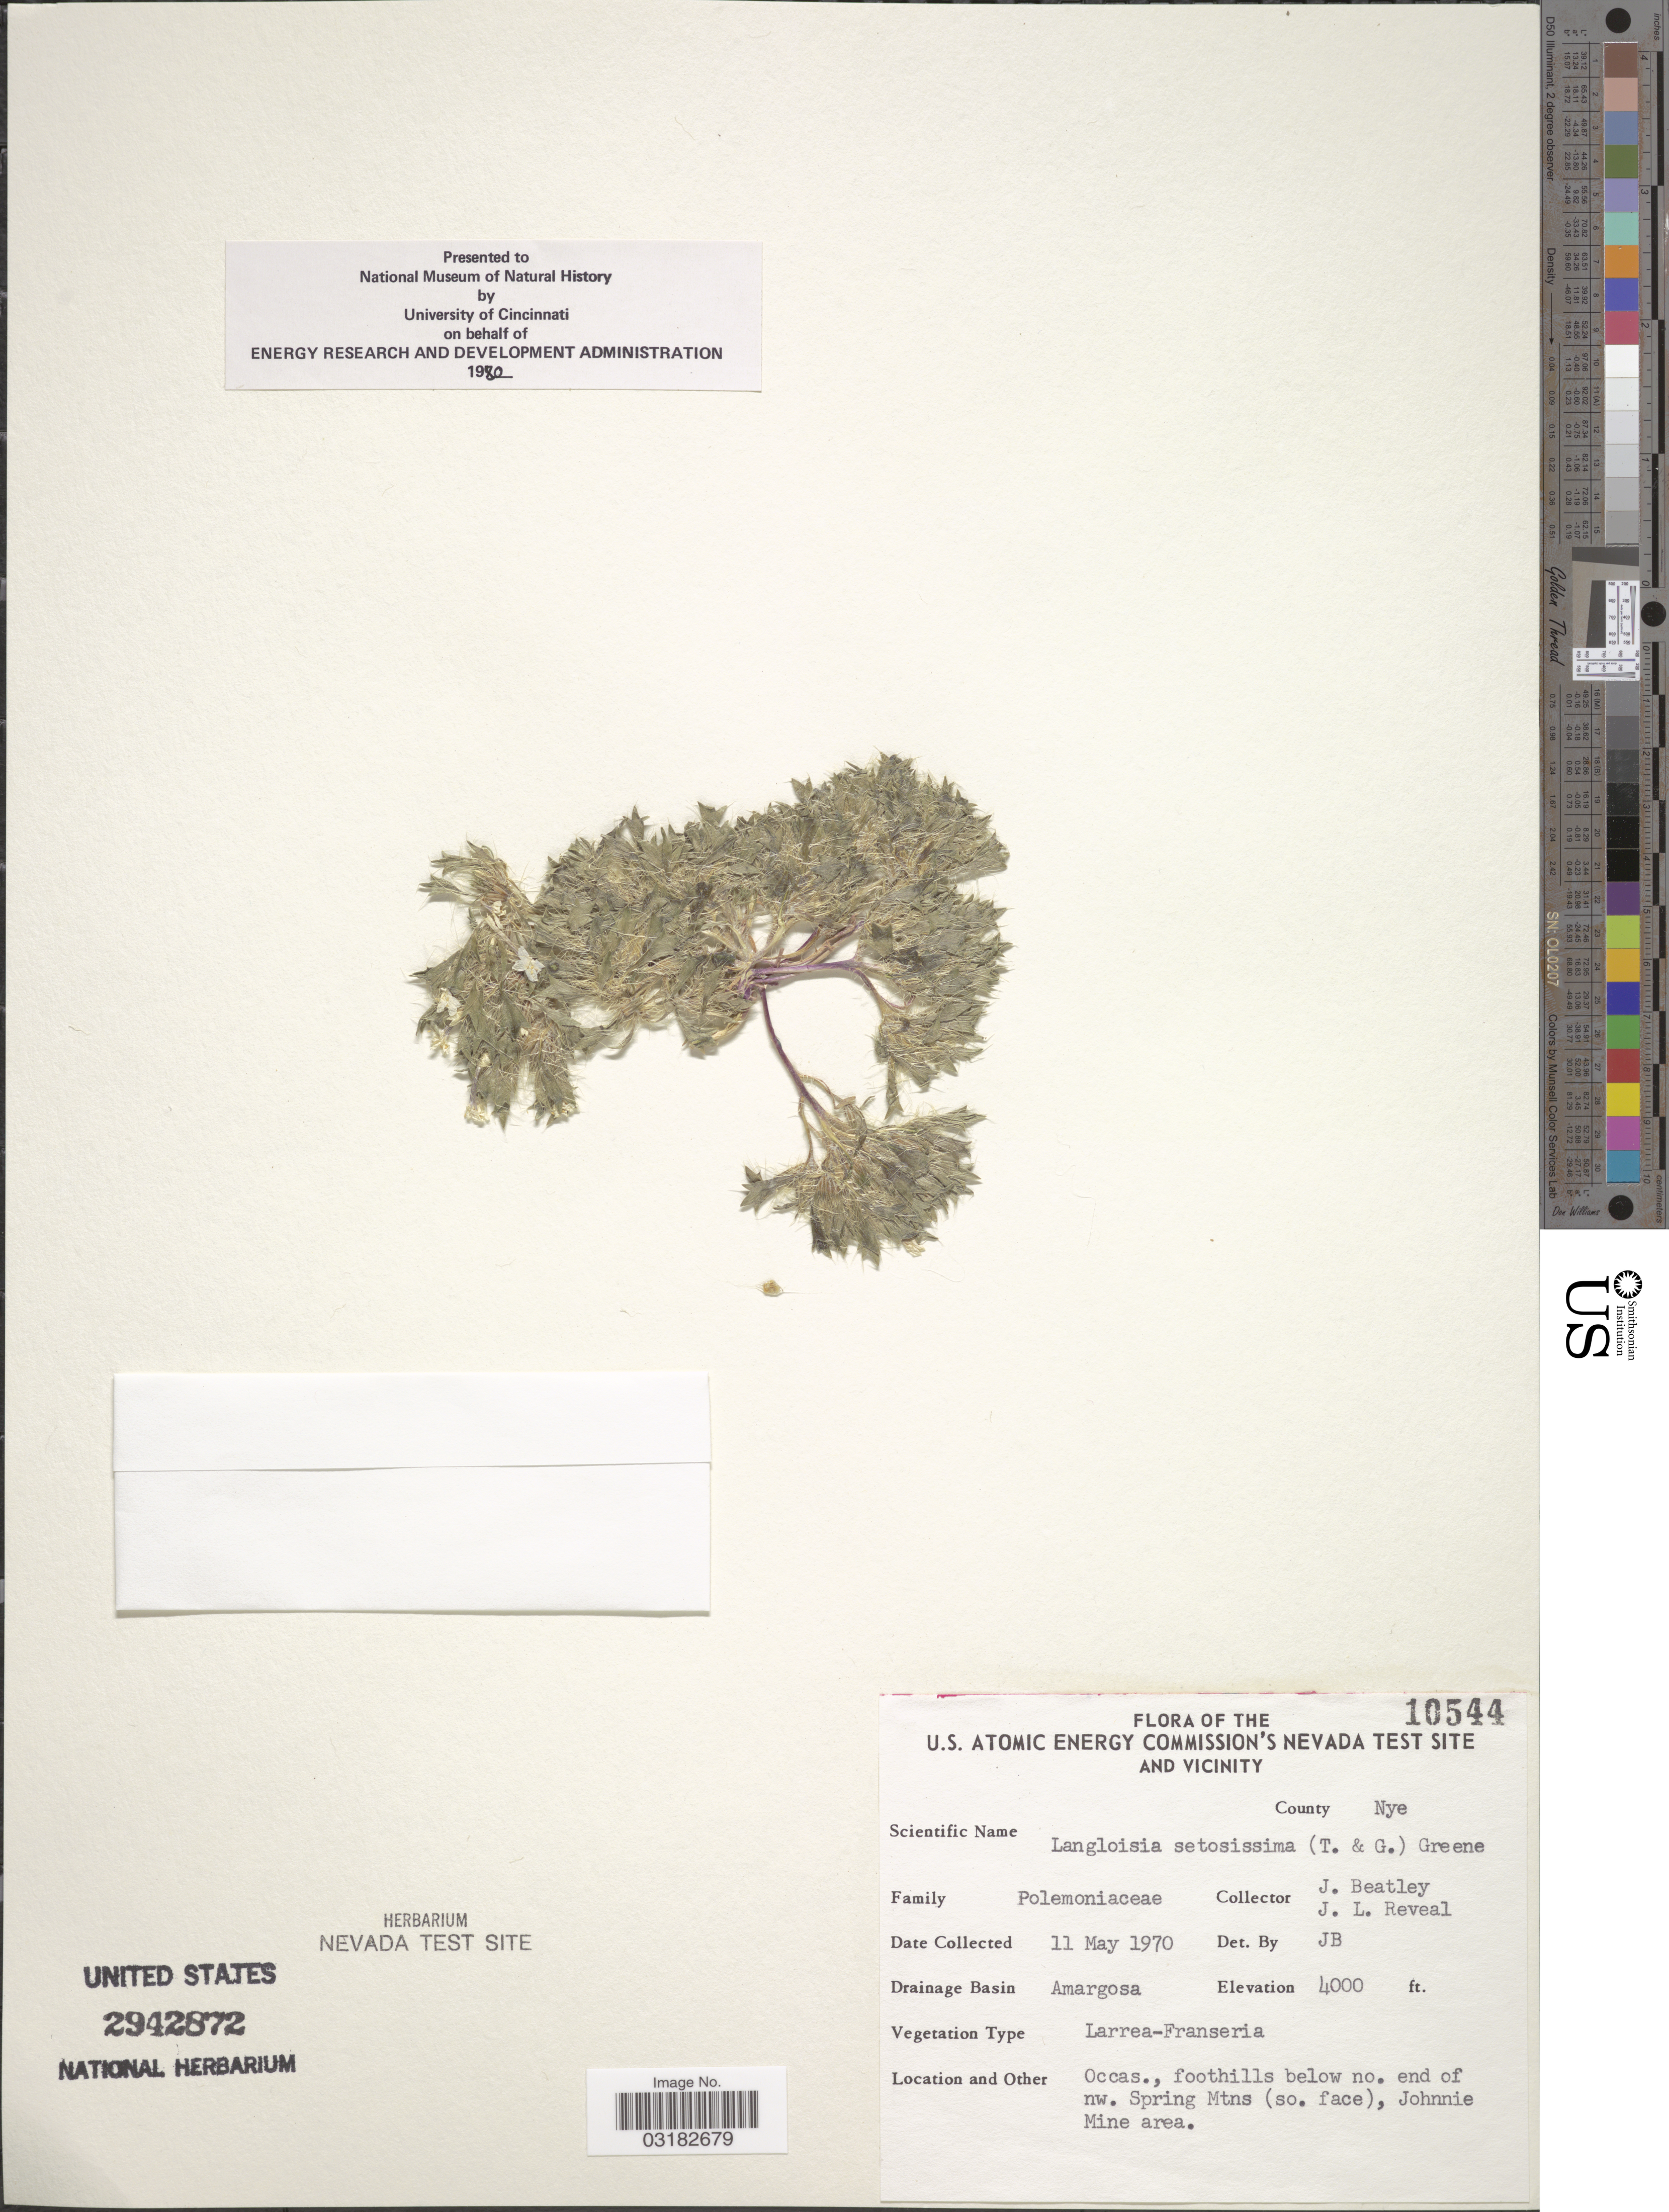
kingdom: Plantae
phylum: Tracheophyta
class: Magnoliopsida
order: Ericales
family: Polemoniaceae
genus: Langloisia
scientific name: Langloisia setosissima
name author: (Torr. & A. Gray) Greene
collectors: J. C. Beatley & J. L. Reveal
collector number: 10544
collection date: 1970-05-11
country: United States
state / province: Nevada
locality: U.S. Atomic Energy Commission's Nevada Test Site and vicinity. County Nye. Drainage Basin Amargosa. Occas., foothills below no. end of nw. Spring Mtns (so. face), Johnnie Mine area.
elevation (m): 1219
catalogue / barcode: US 2942872